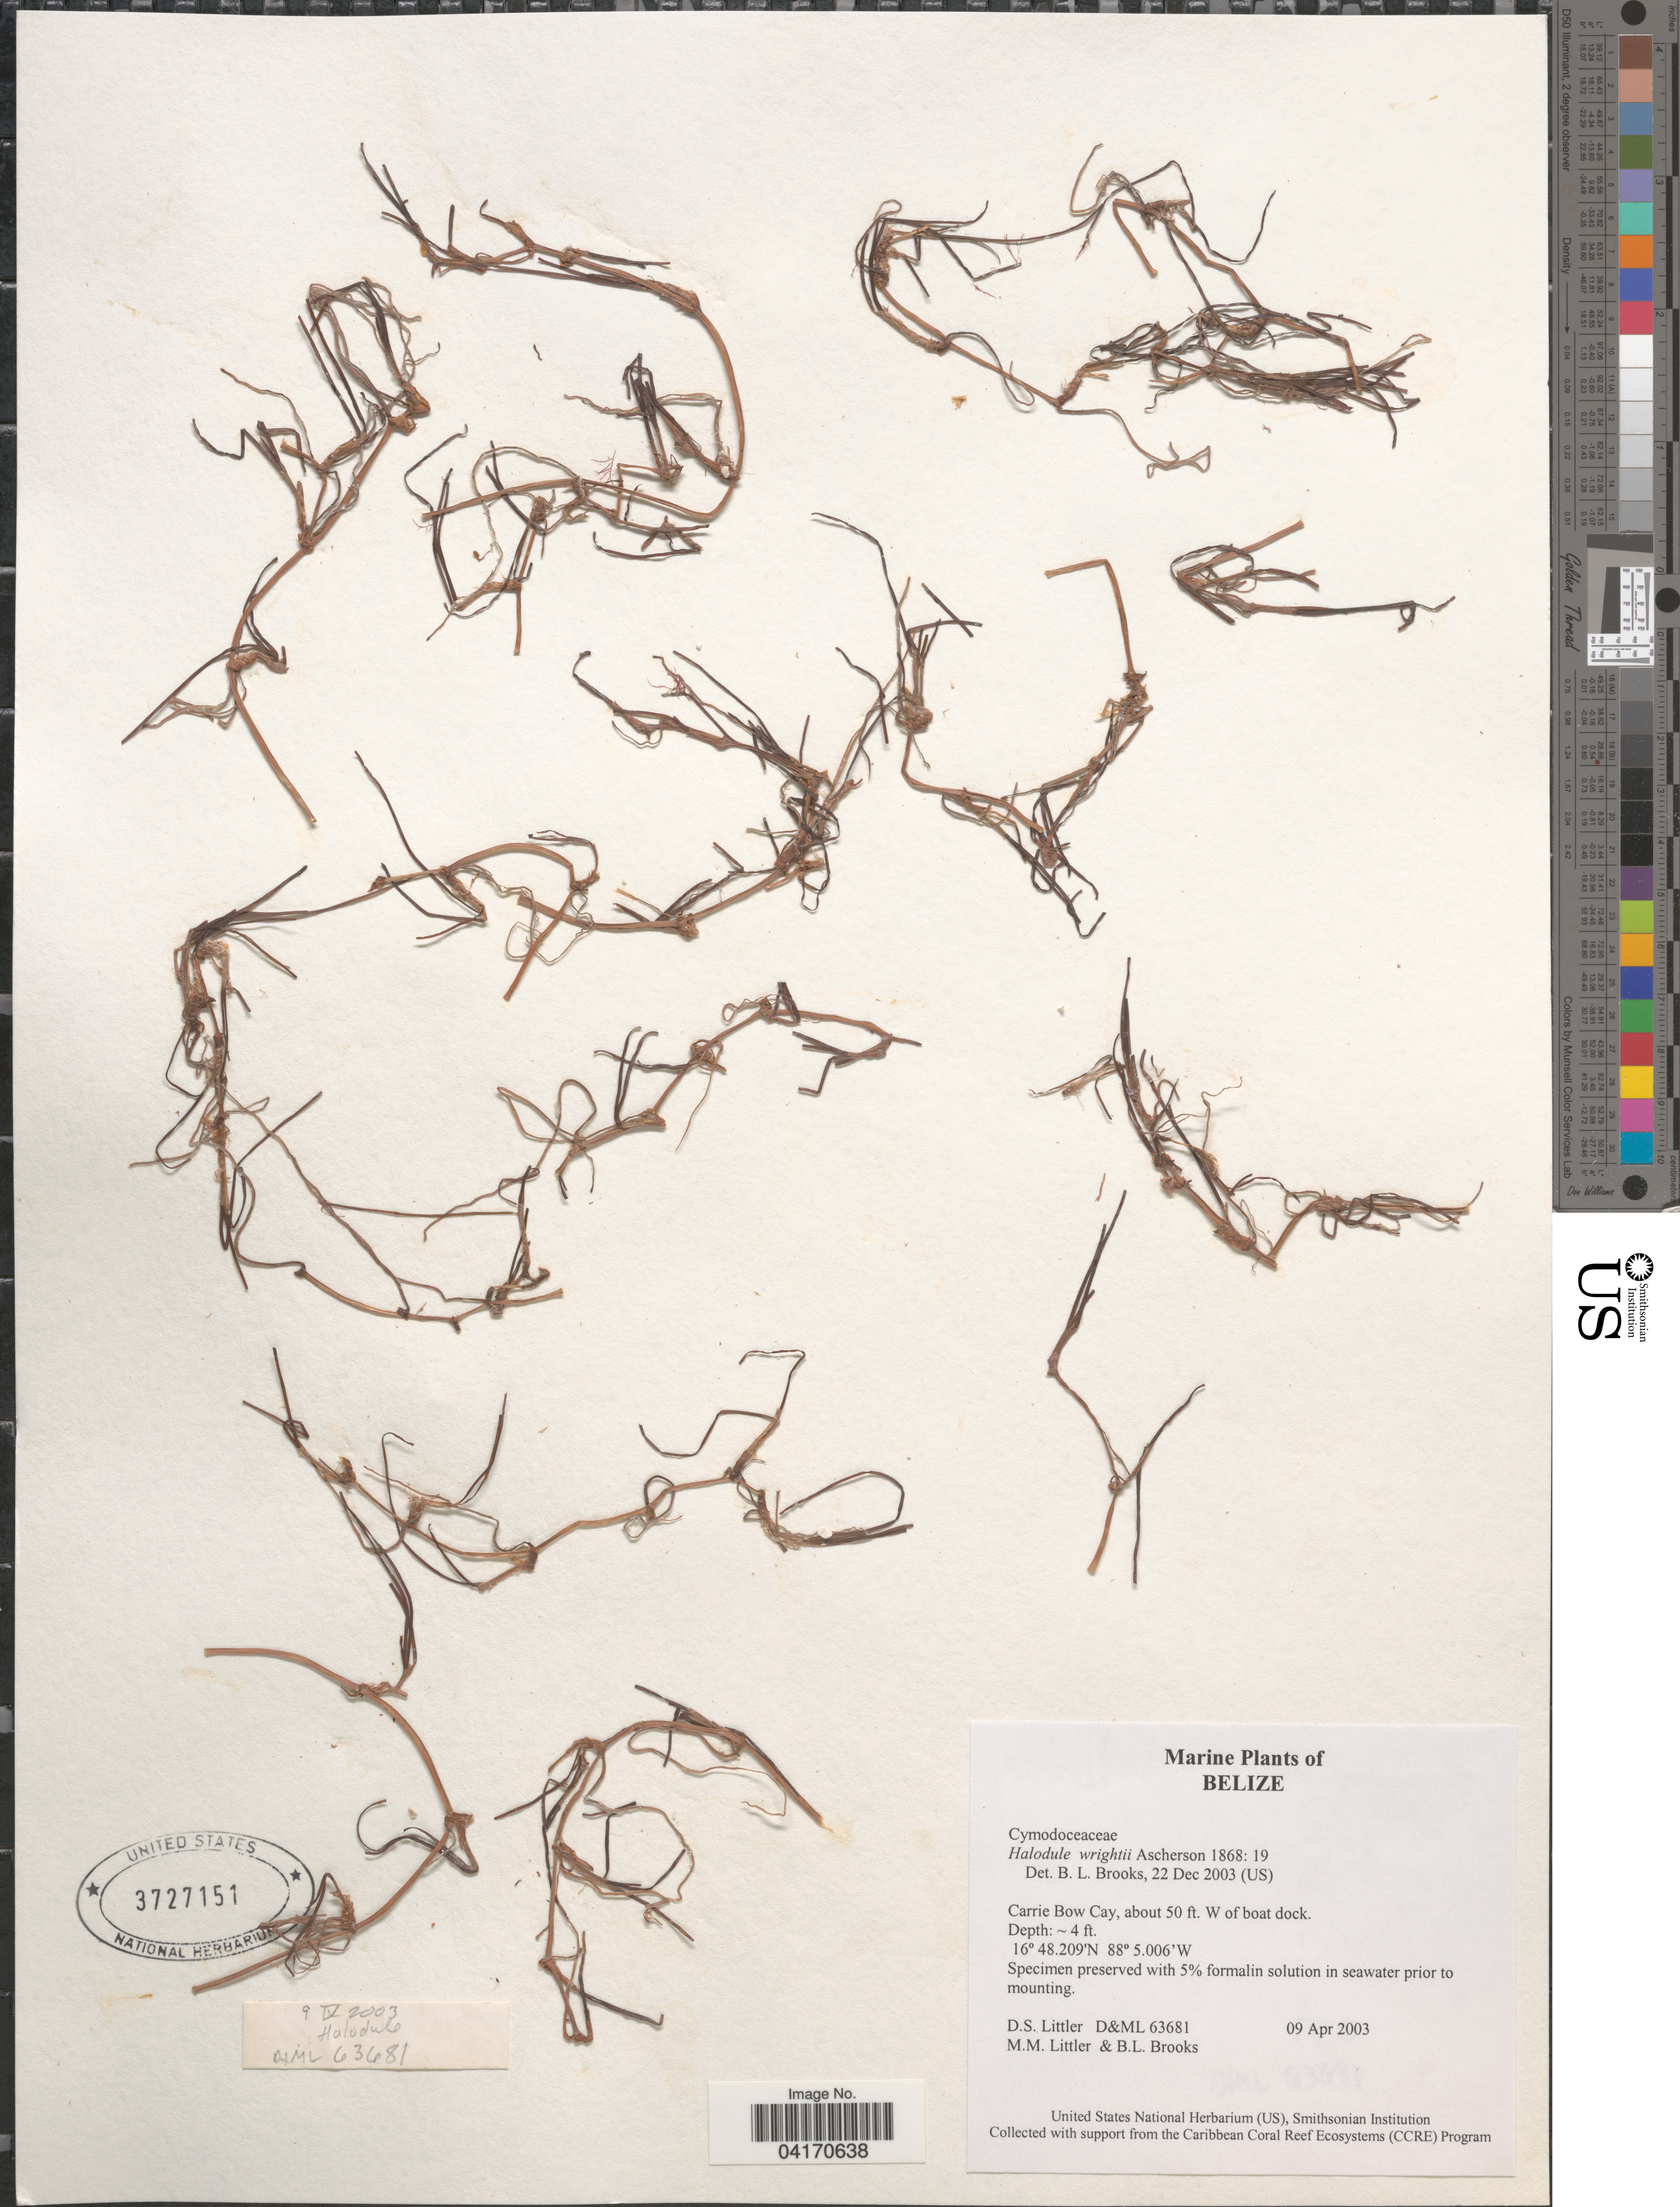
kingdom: Plantae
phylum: Tracheophyta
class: Liliopsida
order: Alismatales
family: Cymodoceaceae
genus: Halodule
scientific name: Halodule wrightii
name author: Asch.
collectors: D. S. Littler & B. Brooks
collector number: D&ML 63681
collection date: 2003-04-09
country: Belize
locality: Carrie Bow Cay, about 50 ft. W of boat dock.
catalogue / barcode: US 3727151